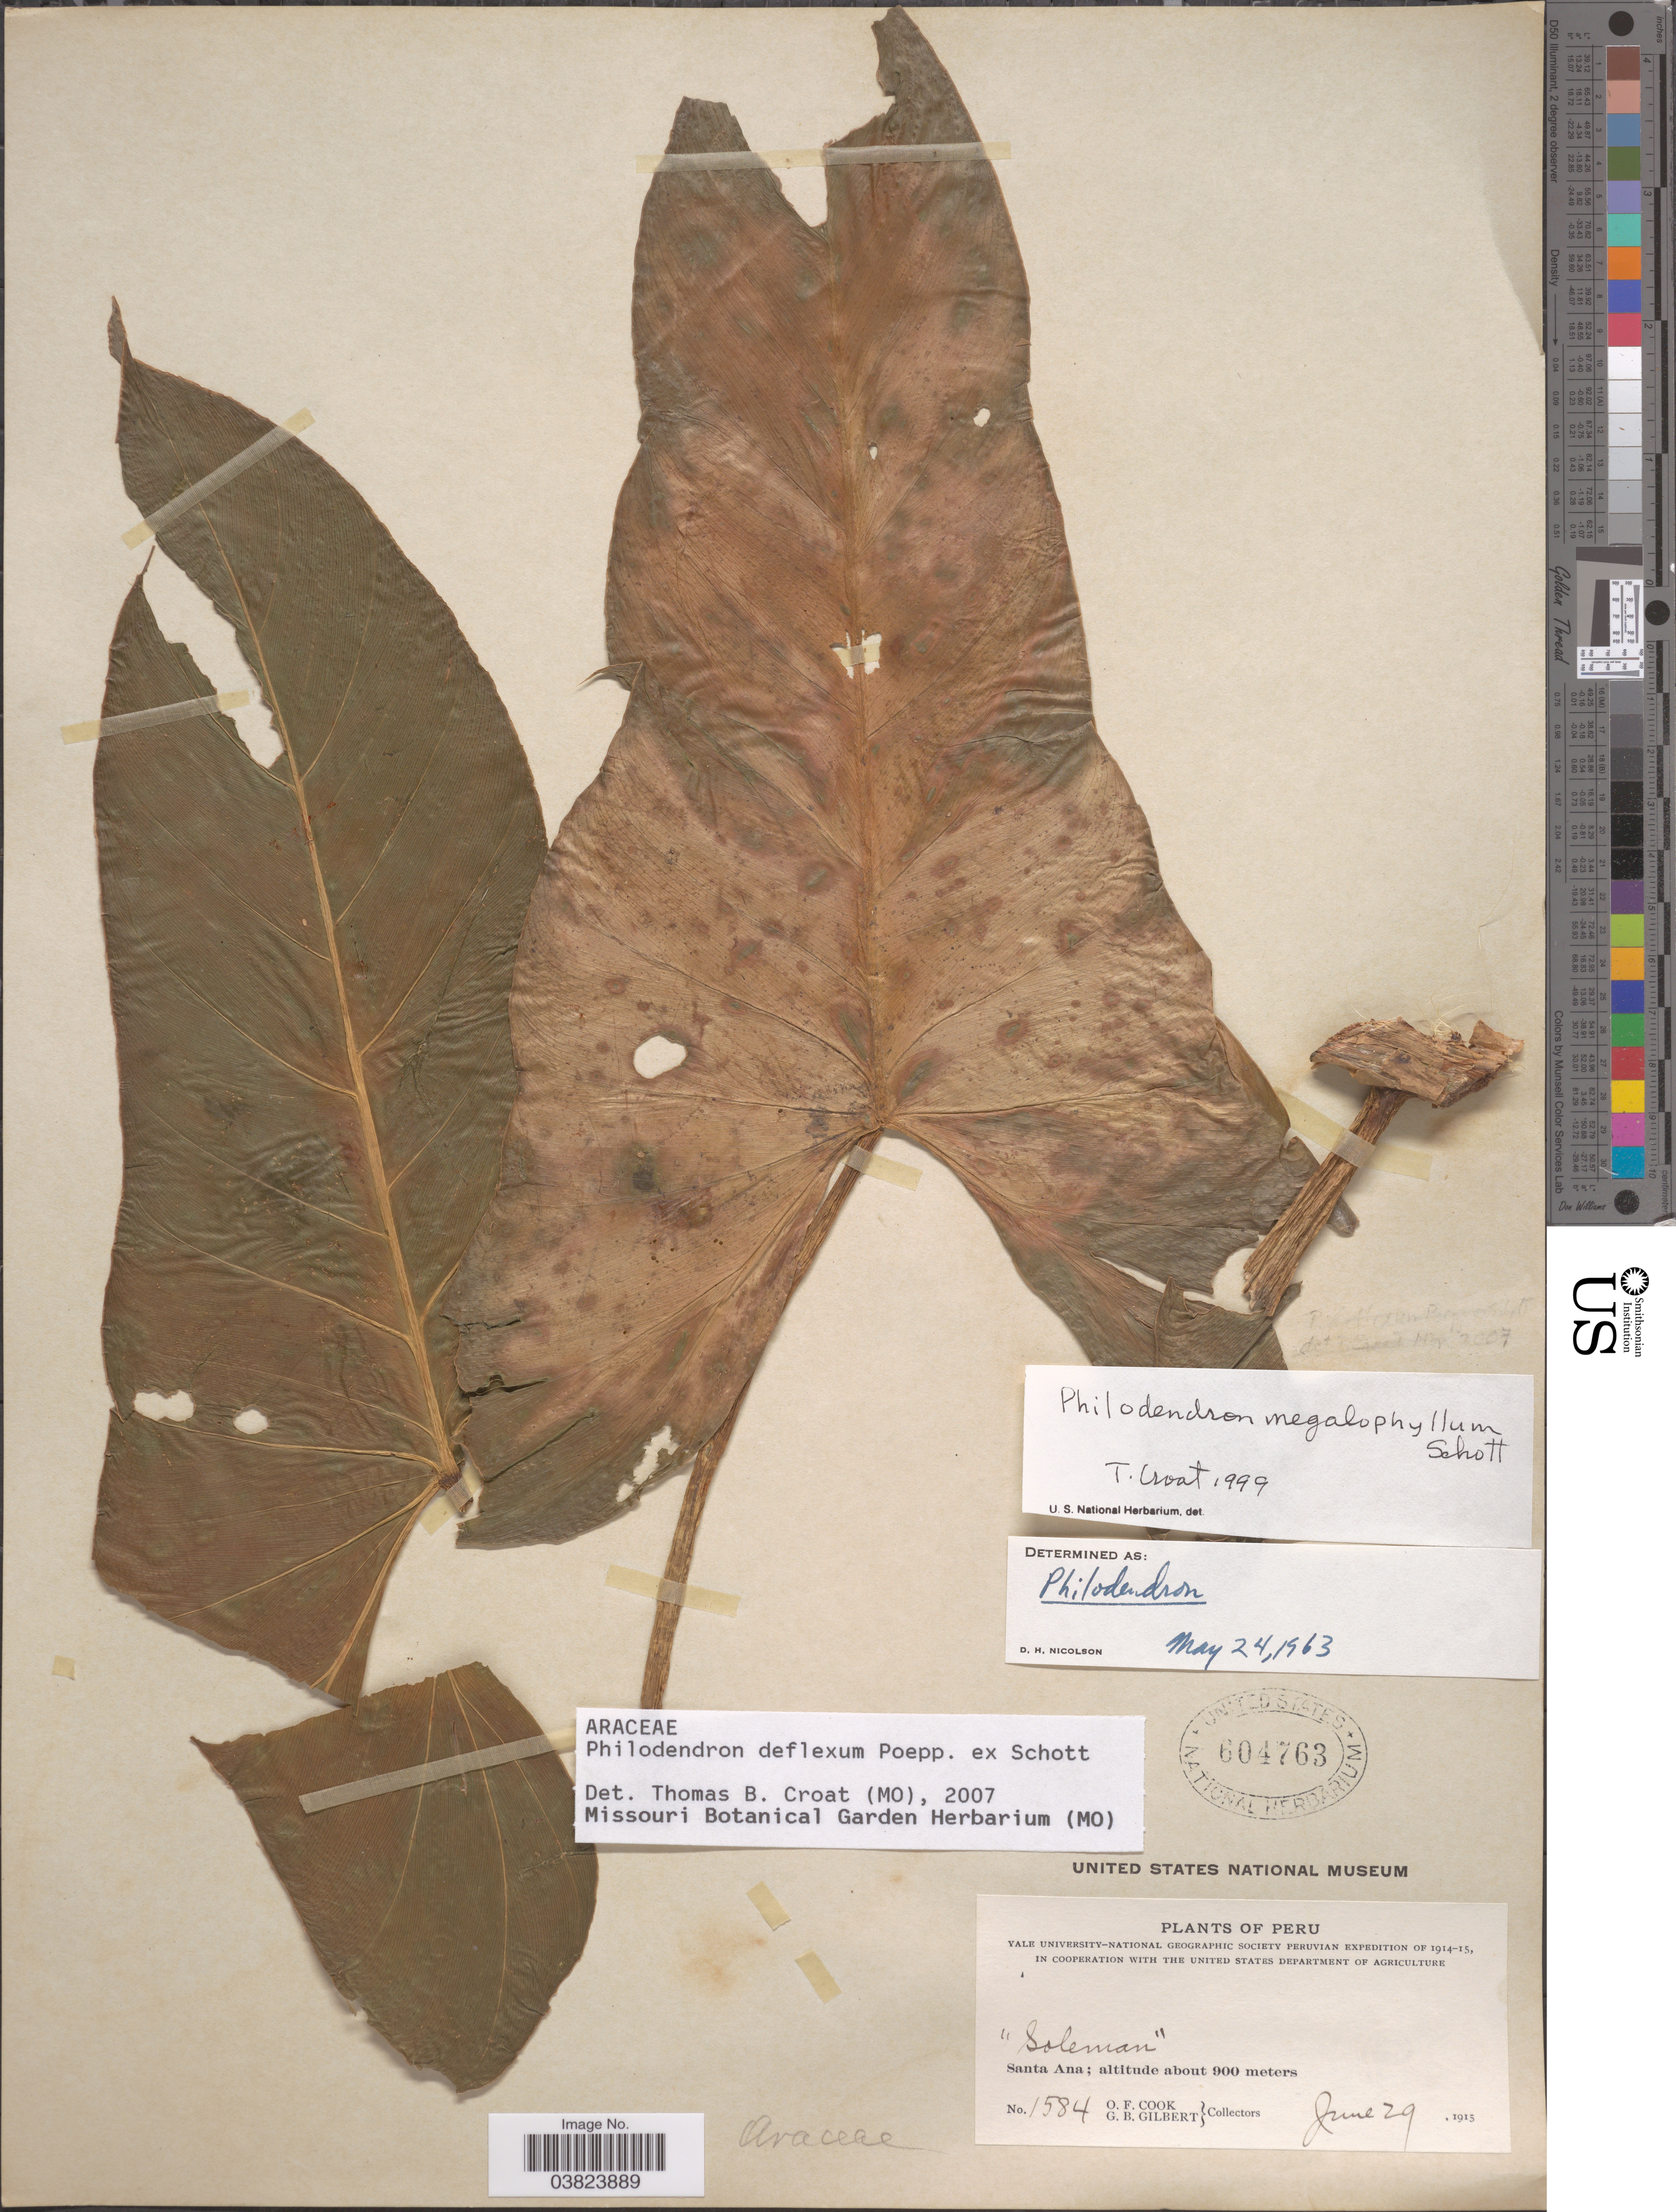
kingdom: Plantae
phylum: Tracheophyta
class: Liliopsida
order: Alismatales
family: Araceae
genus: Philodendron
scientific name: Philodendron deflexum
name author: Poepp. ex Schott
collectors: O. F. Cook & G. B. Gilbert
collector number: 1584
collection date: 1915-06-29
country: Peru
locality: Santa Ana.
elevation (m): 900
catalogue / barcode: US 604763